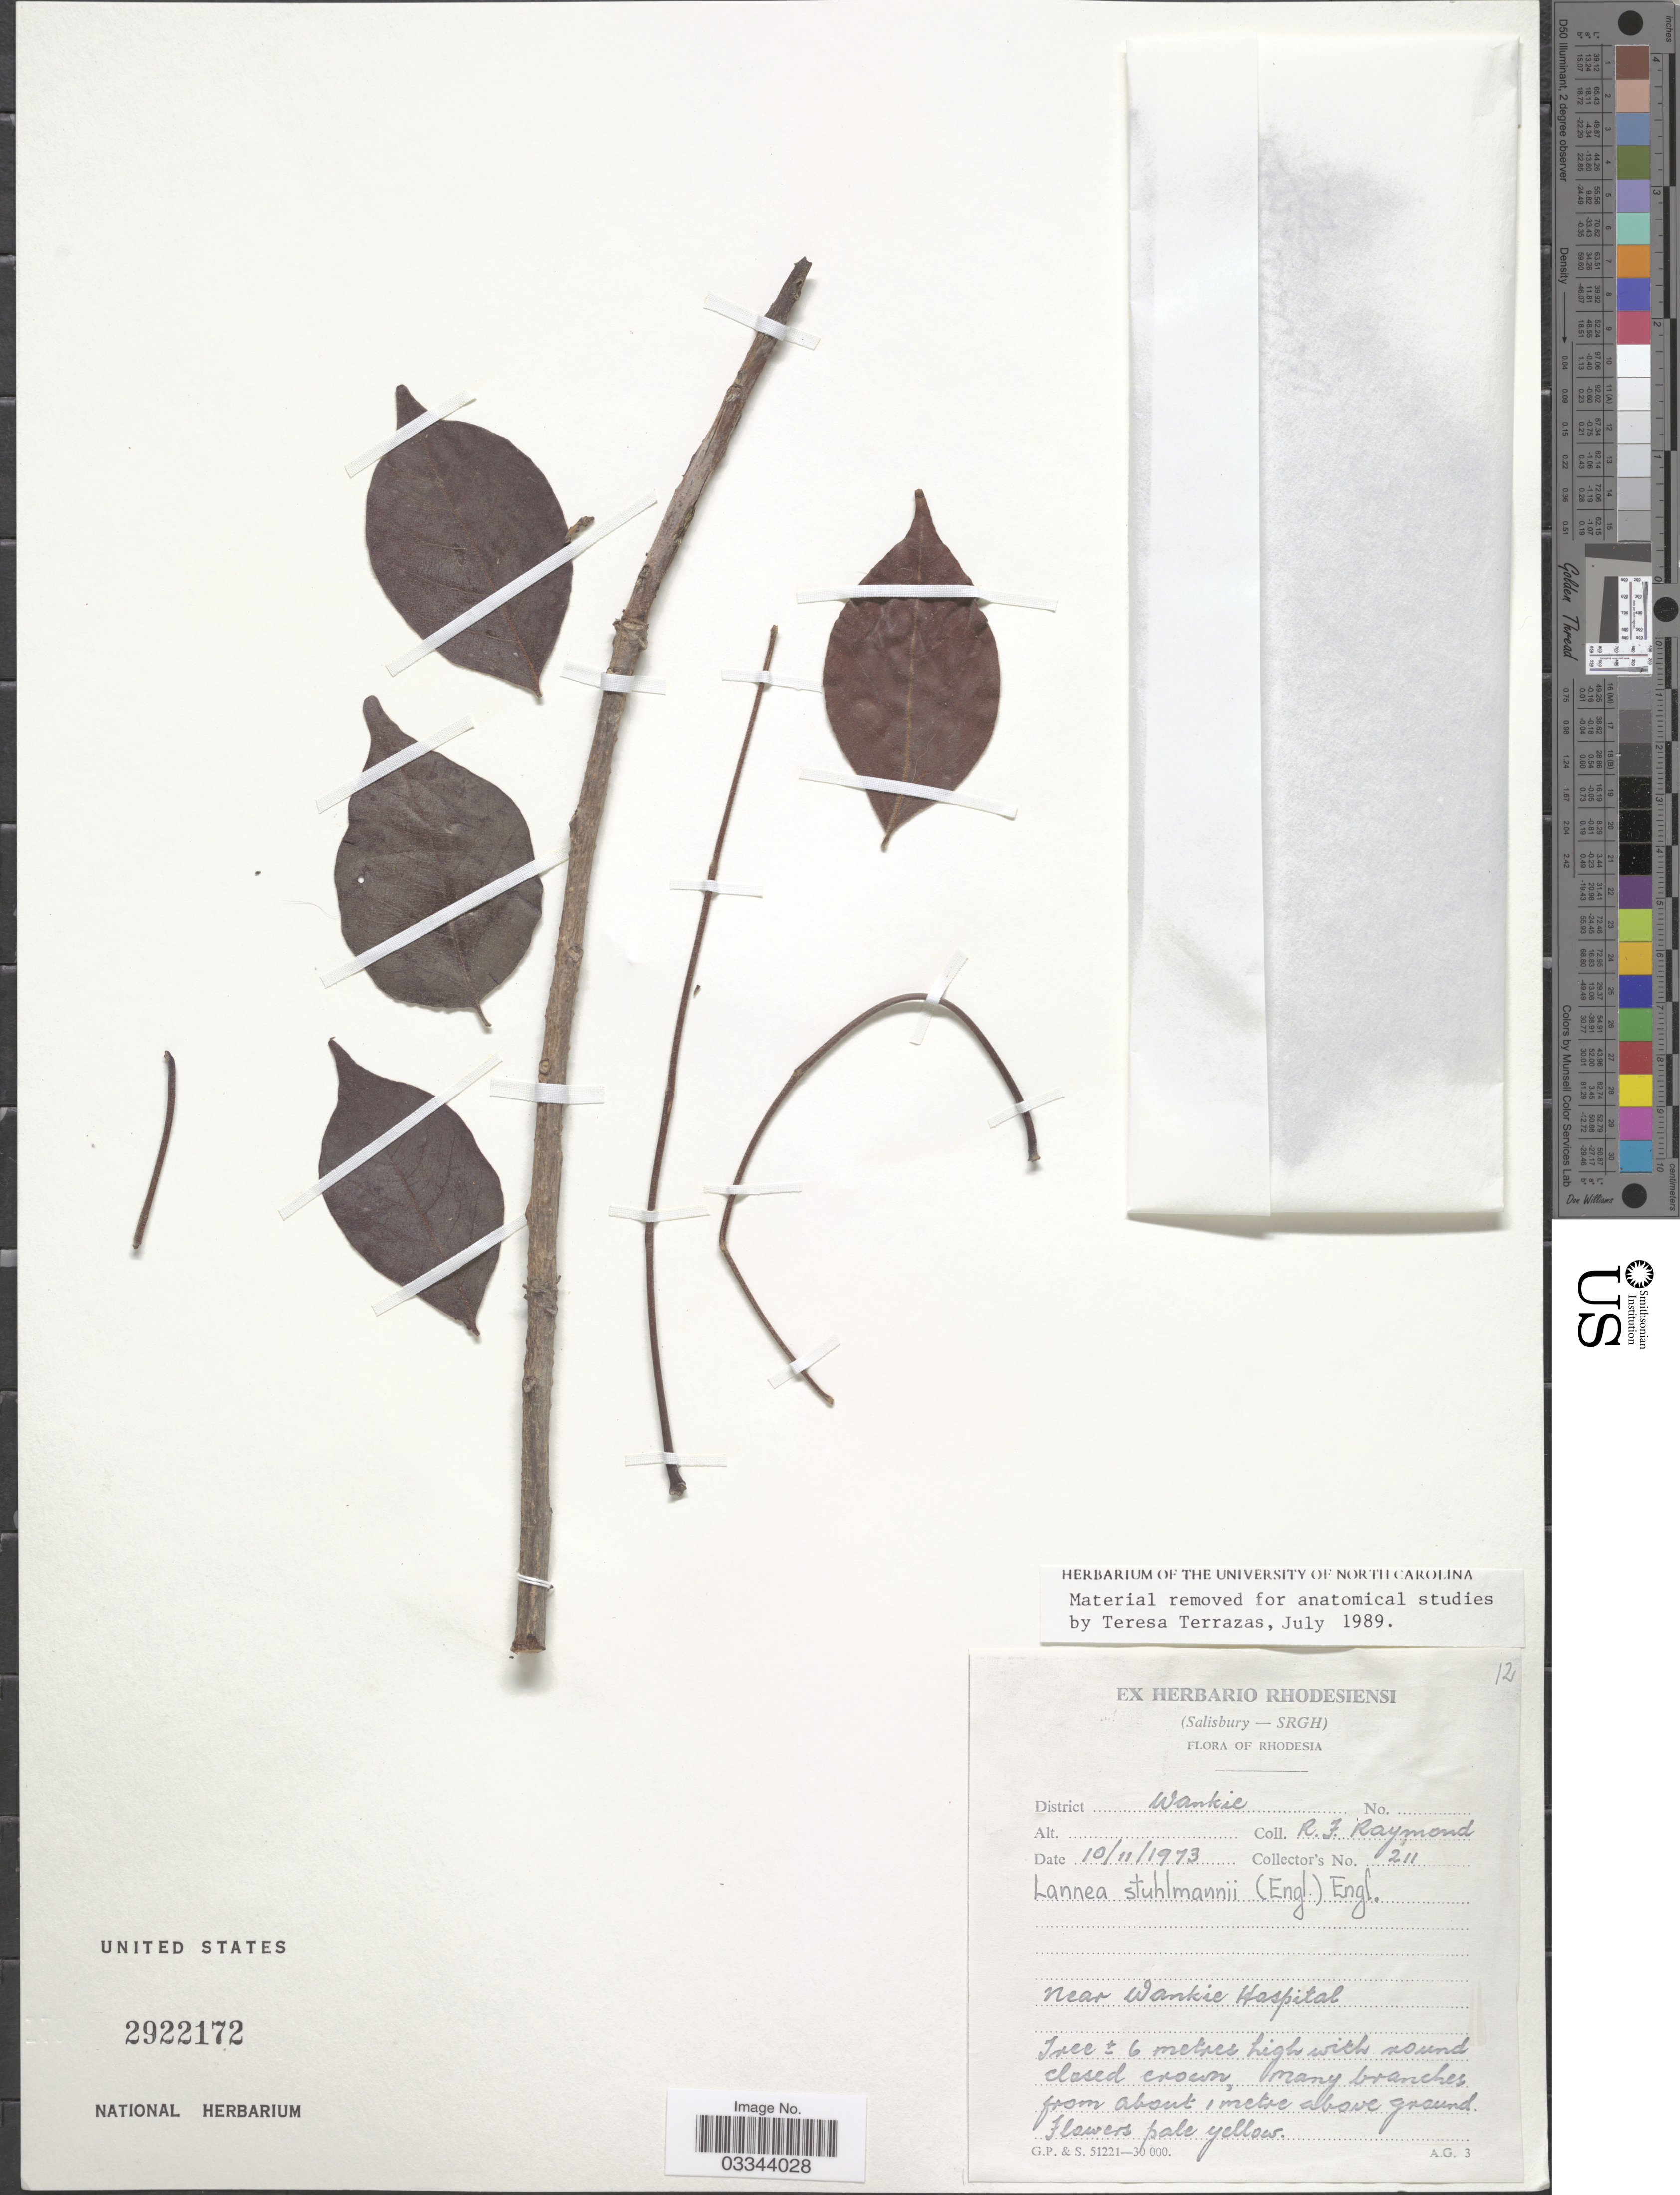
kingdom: Plantae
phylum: Tracheophyta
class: Magnoliopsida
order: Sapindales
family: Anacardiaceae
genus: Lannea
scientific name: Lannea stuhlmannii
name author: (Engl.) Eyles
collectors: R. Raymond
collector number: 211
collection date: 1973-11-10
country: Zimbabwe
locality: Rhodesia, District Wankie.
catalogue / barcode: US 2922172